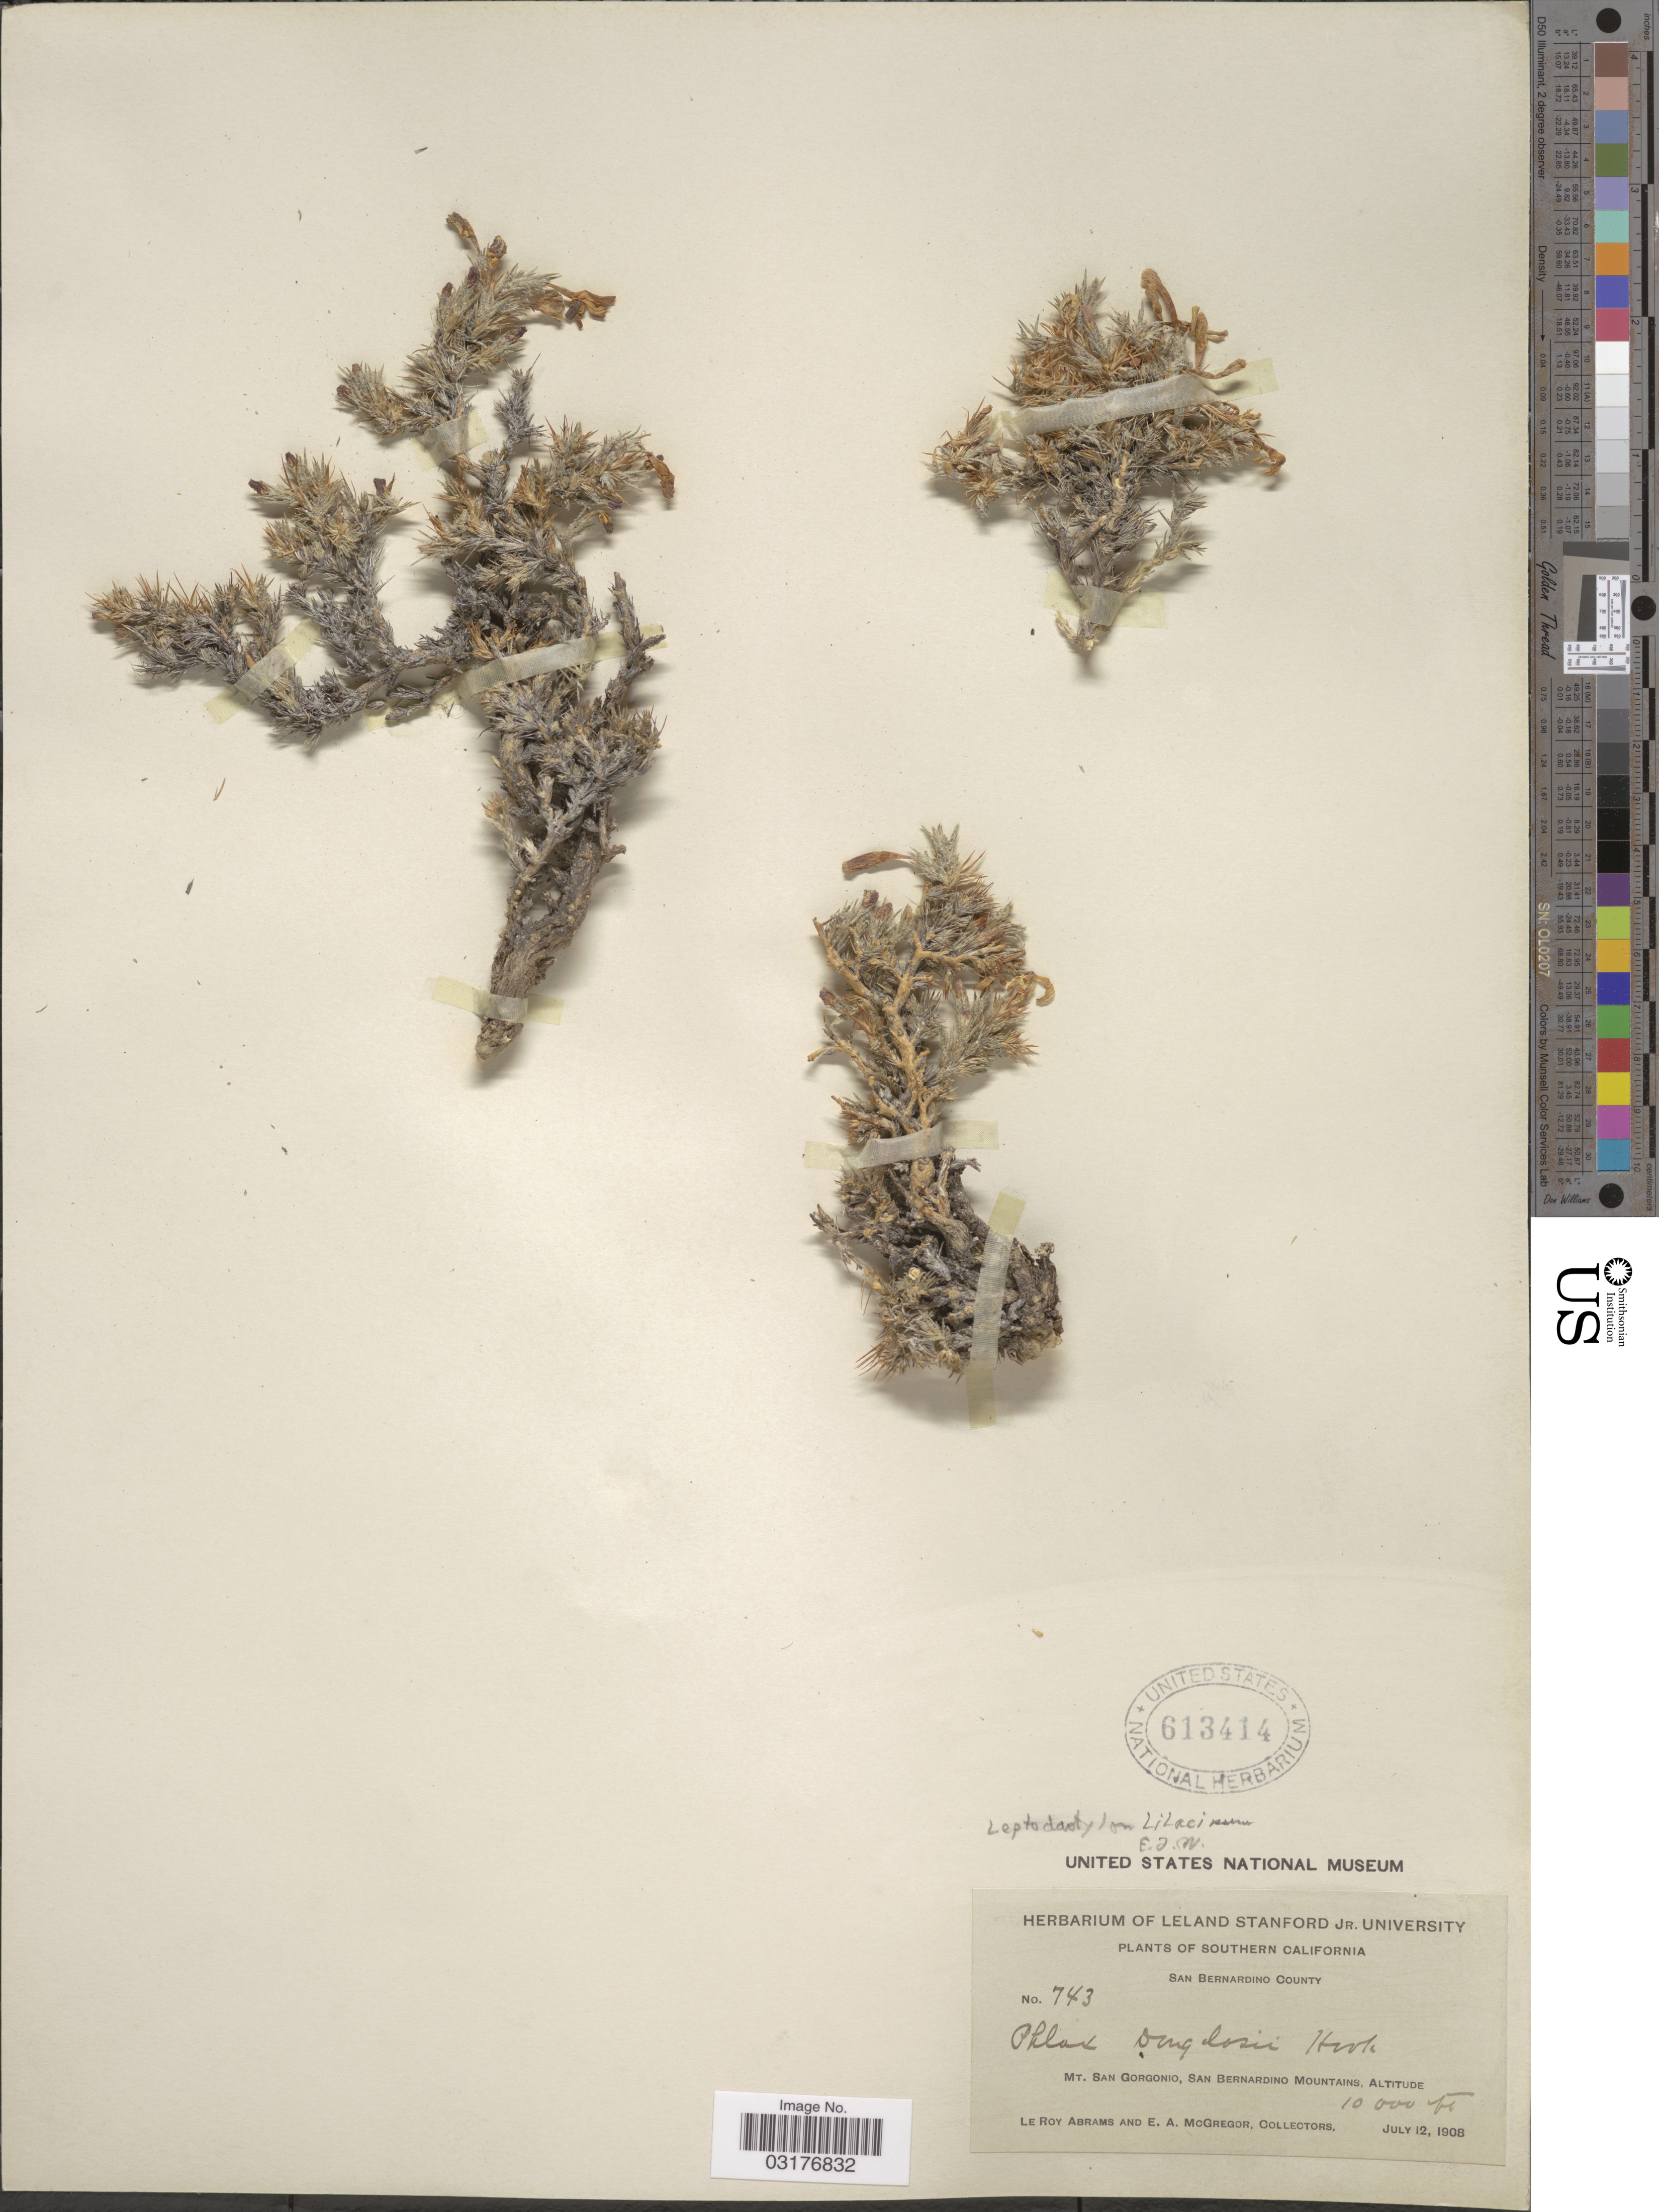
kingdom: Plantae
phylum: Tracheophyta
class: Magnoliopsida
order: Ericales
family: Polemoniaceae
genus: Linanthus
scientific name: Linanthus pungens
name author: (Torr.) J.M. Porter & L.A. Johnson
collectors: L. Abrams & E. A. McGregor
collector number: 743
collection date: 1908-07-12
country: United States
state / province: California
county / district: San Bernardino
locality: Southern California. San Bernardino County. Mt. San Gorgonio, San Bernardino Mountains.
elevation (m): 3048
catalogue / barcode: US 613414